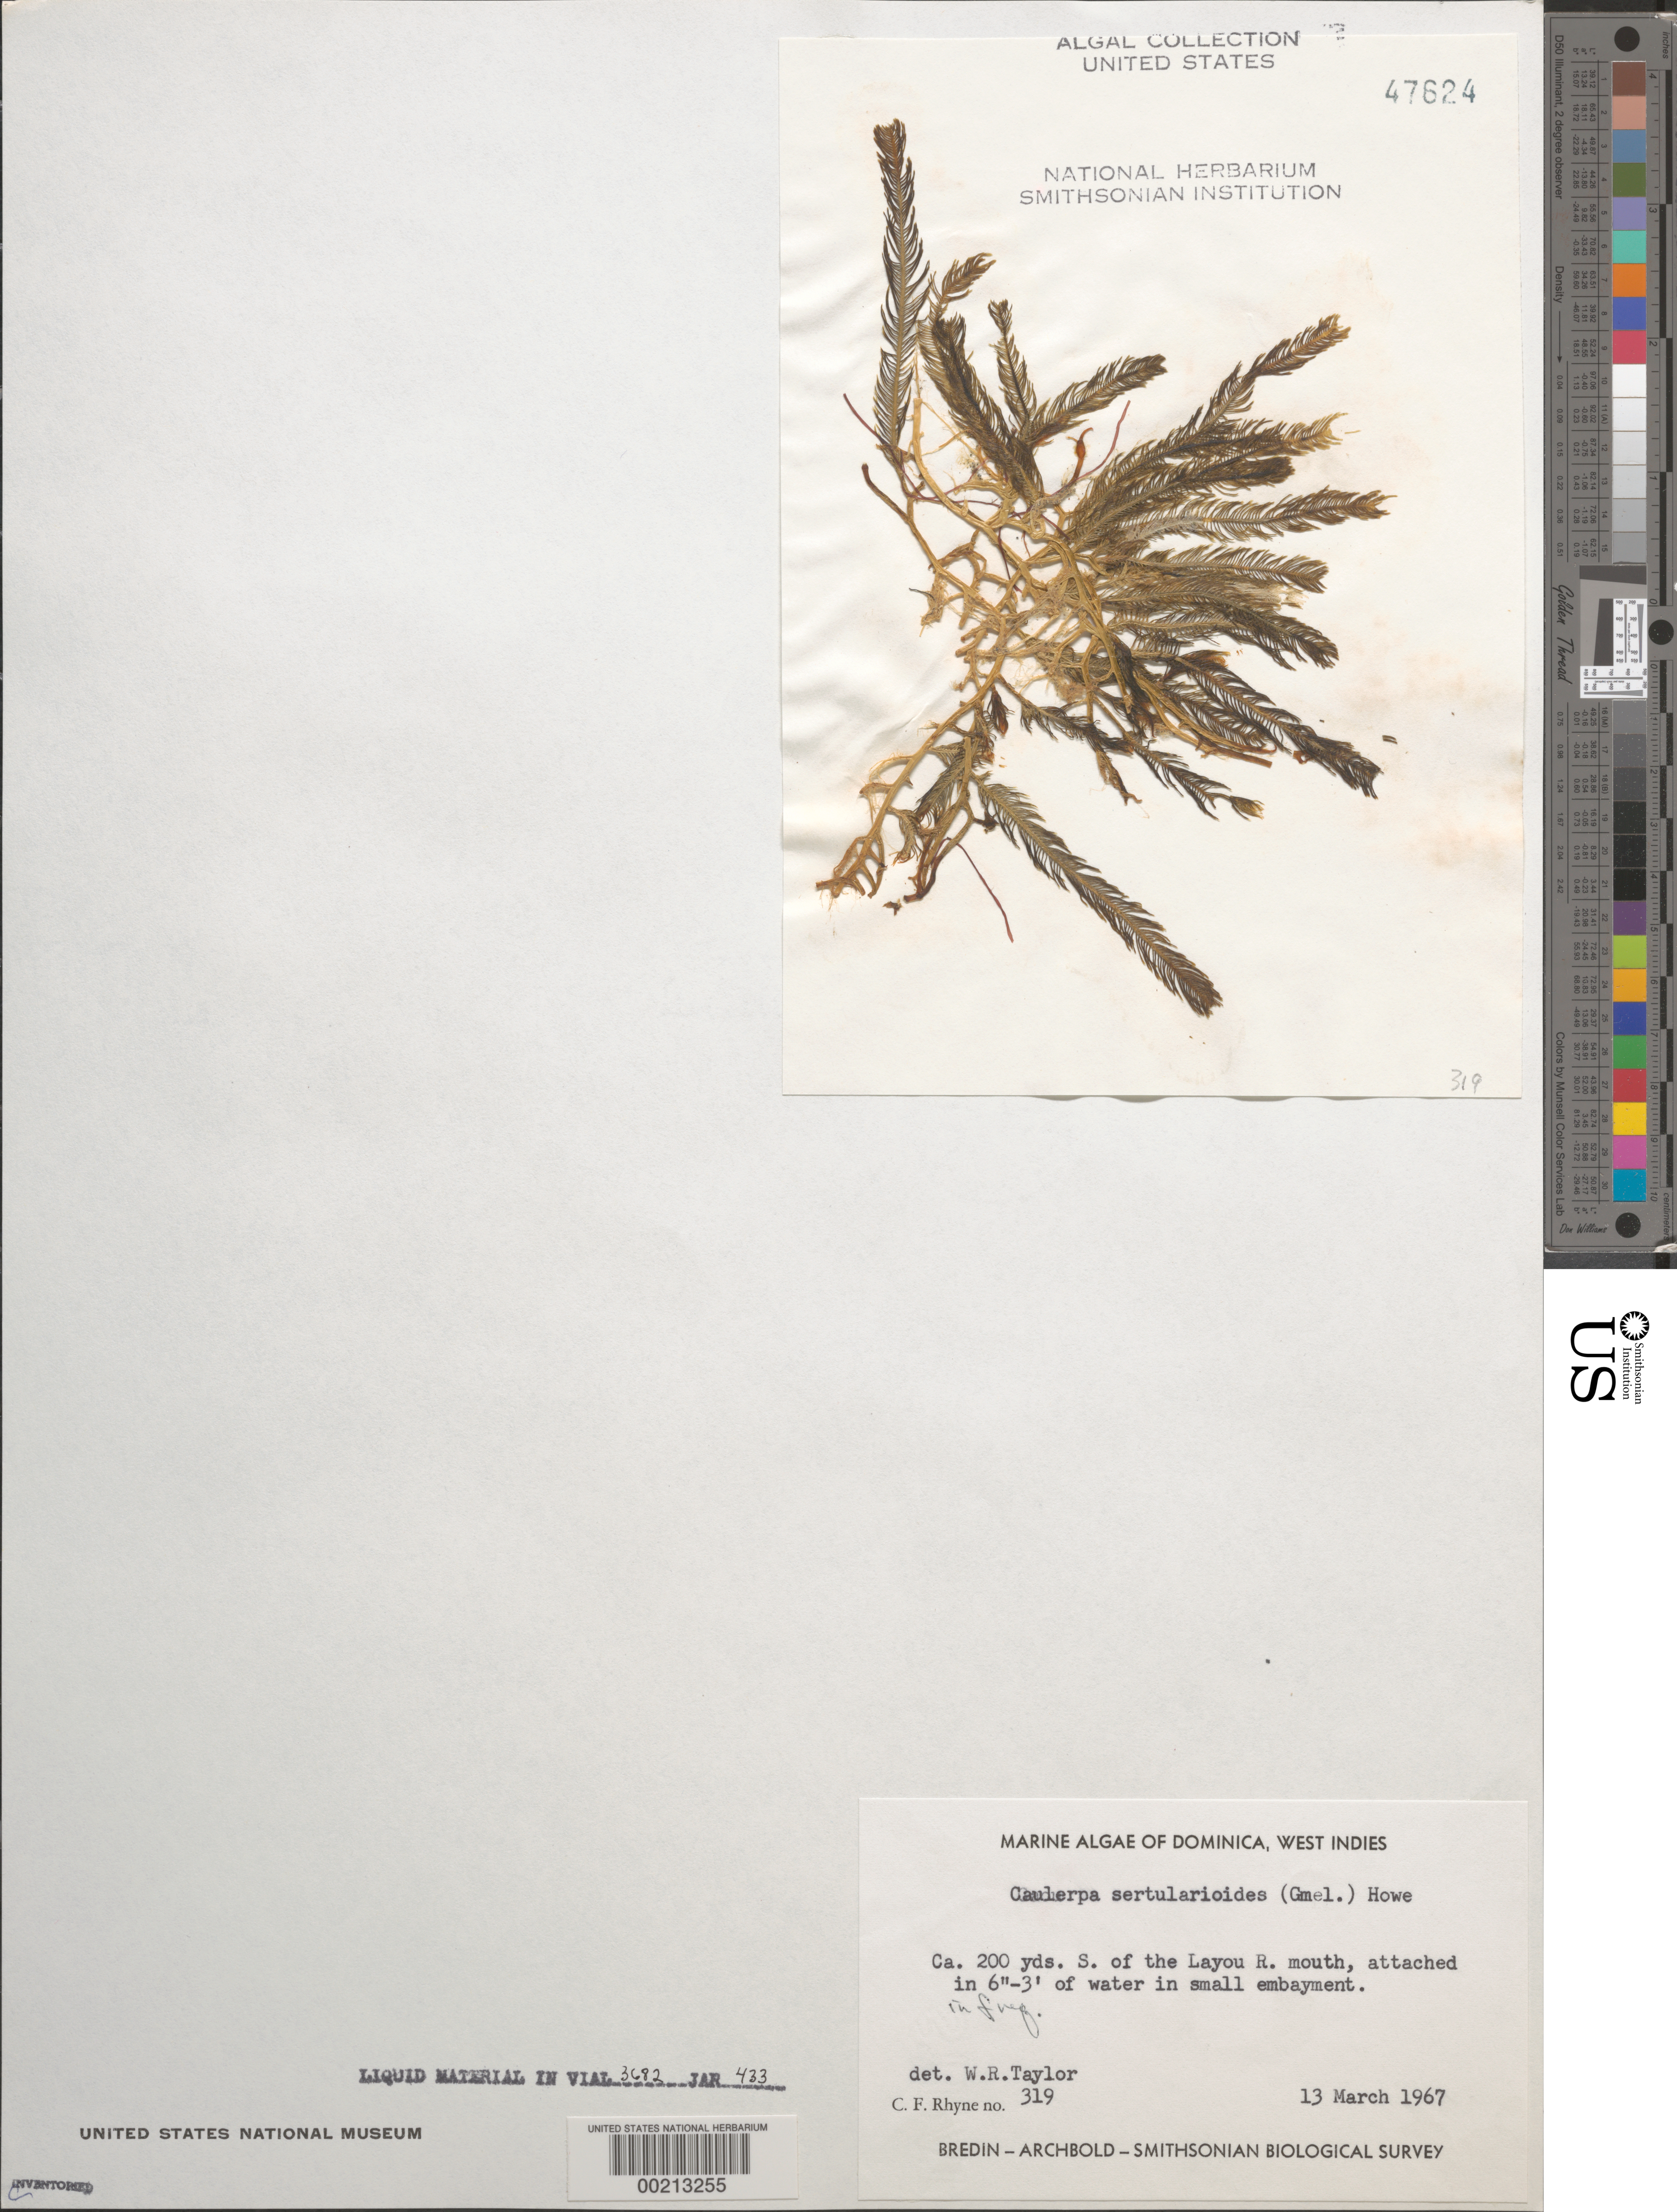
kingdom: Plantae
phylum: Chlorophyta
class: Ulvophyceae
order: Bryopsidales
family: Caulerpaceae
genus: Caulerpa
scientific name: Caulerpa sertularioides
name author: (S.G. Gmel.) M. Howe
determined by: Taylor, William R.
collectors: C. Rhyne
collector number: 319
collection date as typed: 13 Mar 1967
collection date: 1967-03-13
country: Dominica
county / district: St. Joseph's Parish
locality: Ca. 200 yards south of Layou River mouth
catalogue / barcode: US 47624